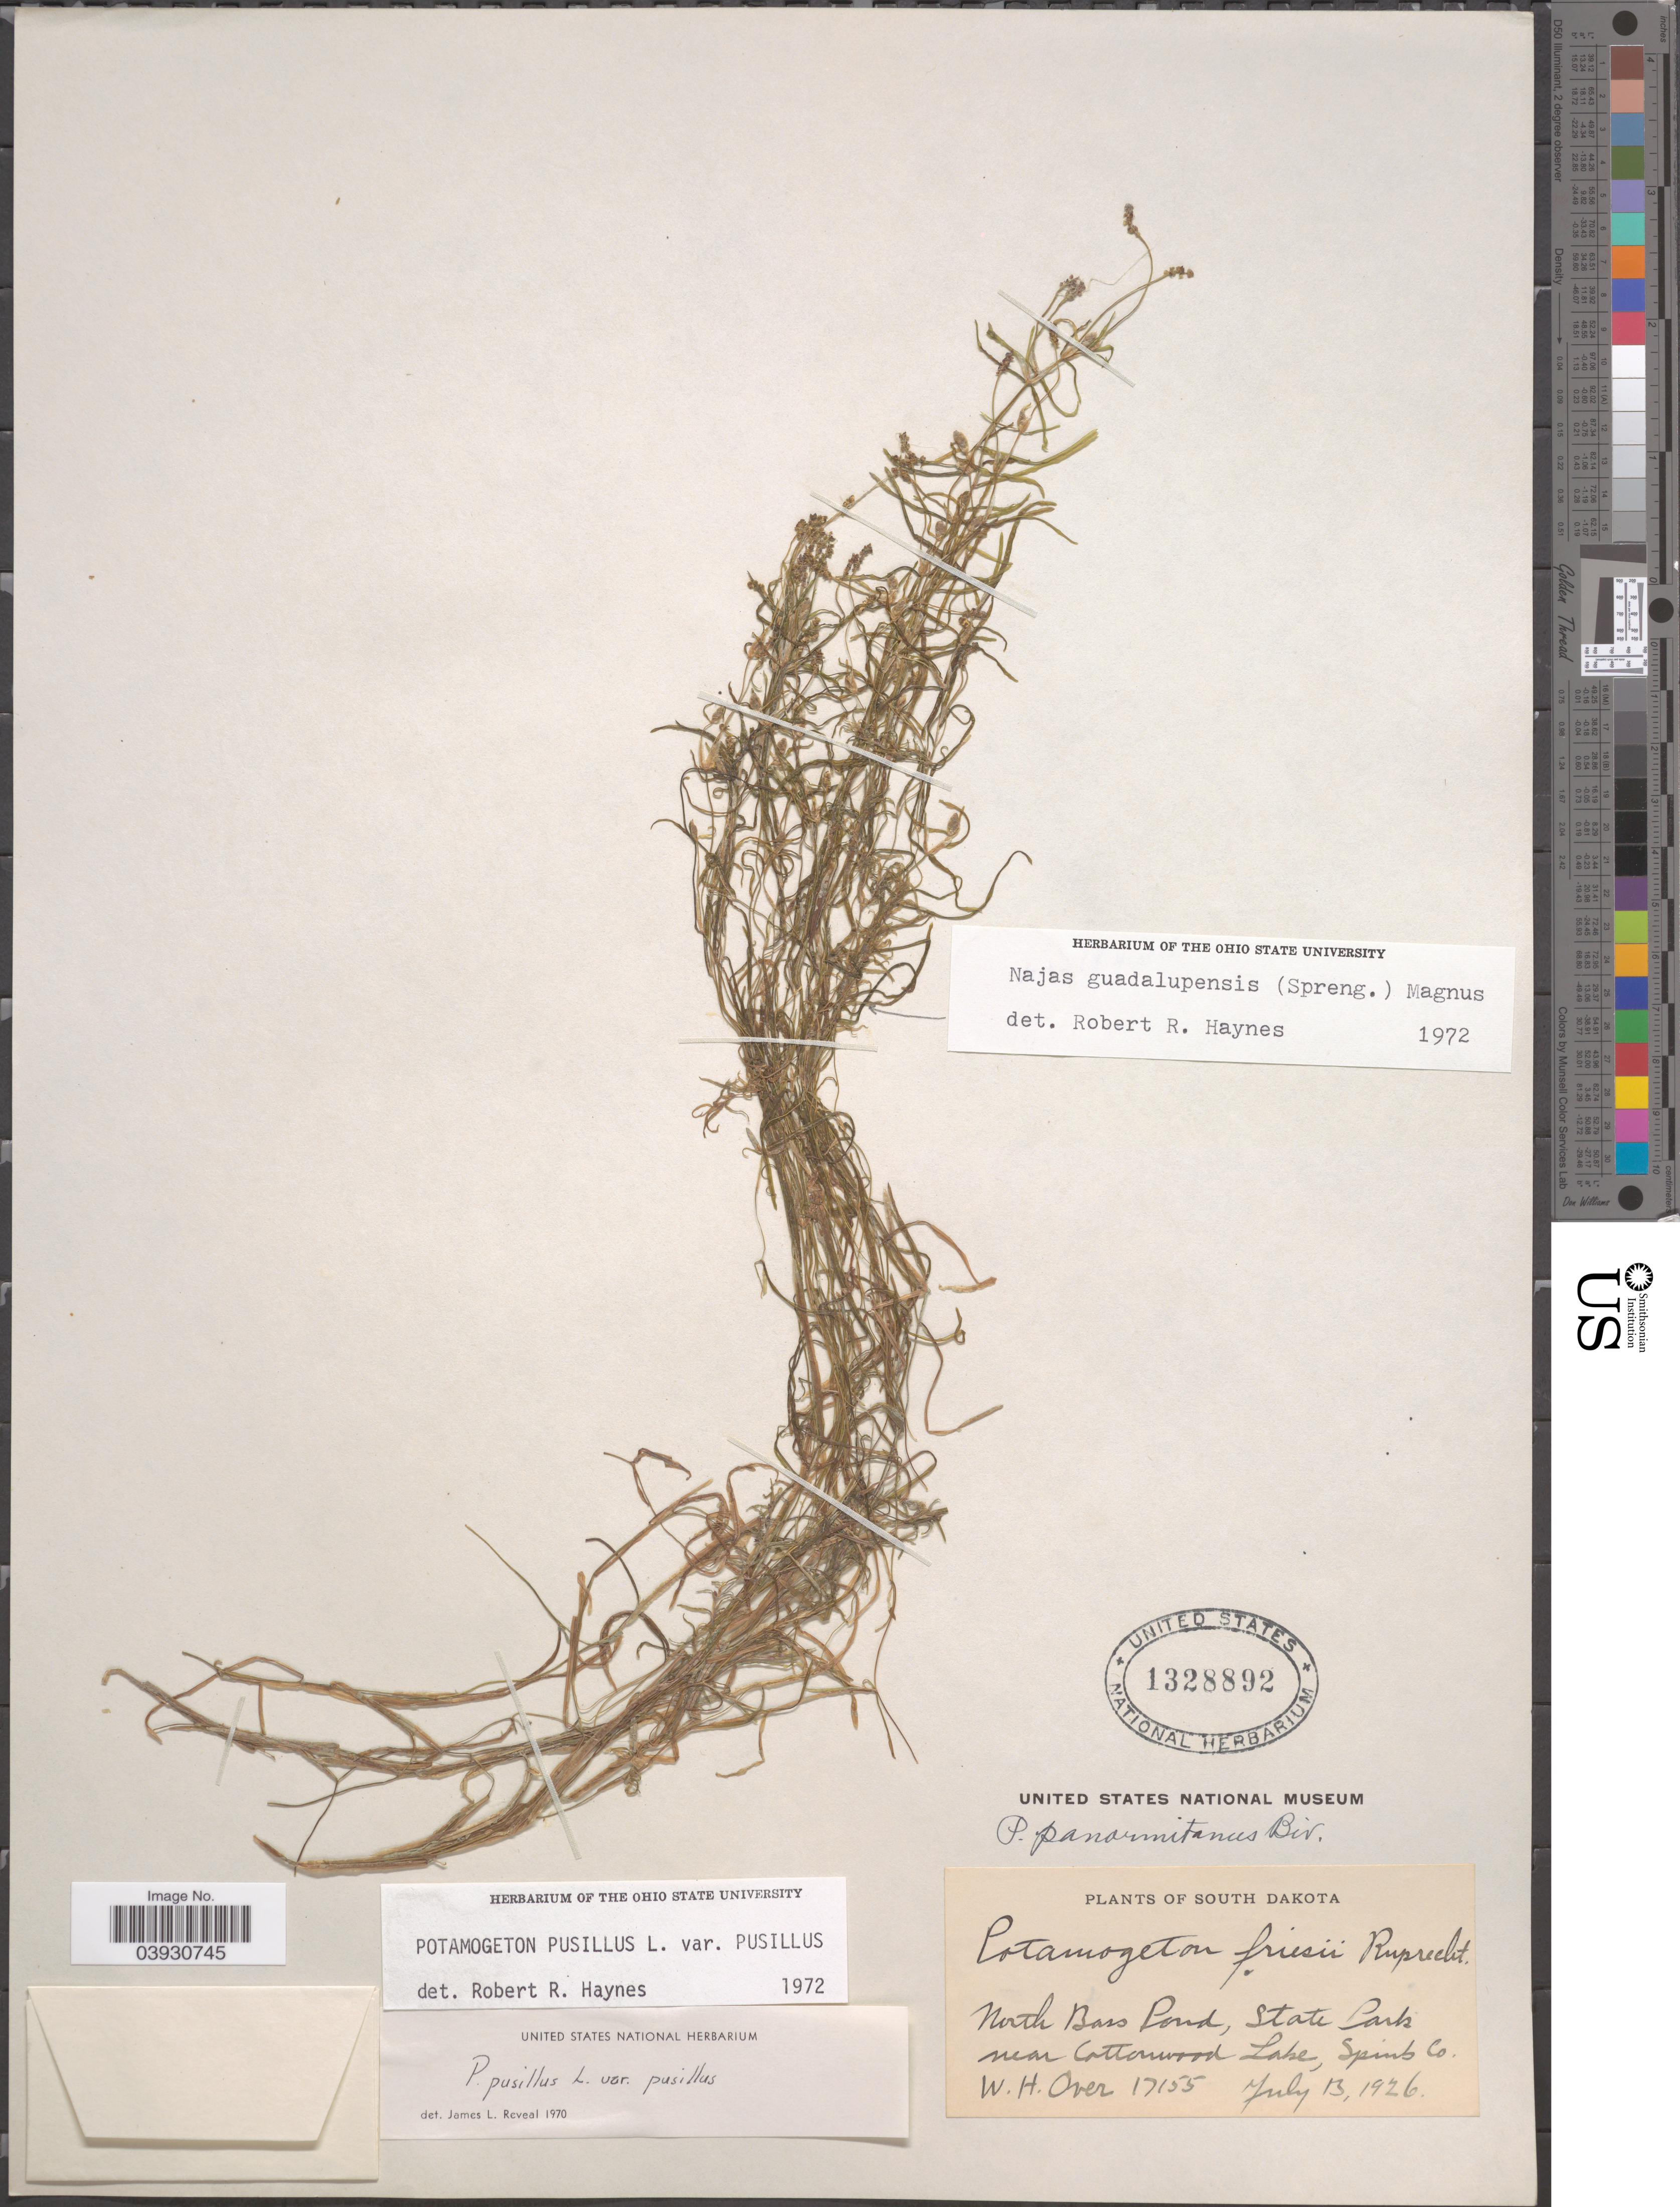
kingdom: Plantae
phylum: Tracheophyta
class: Liliopsida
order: Alismatales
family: Potamogetonaceae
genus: Potamogeton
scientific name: Potamogeton pusillus var. pusillus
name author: L.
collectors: W. Over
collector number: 17155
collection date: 1926-07-13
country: United States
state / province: South Dakota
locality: North Bass Pond, State Park near Cottonwood Lake, Spink Co.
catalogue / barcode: US 1328892